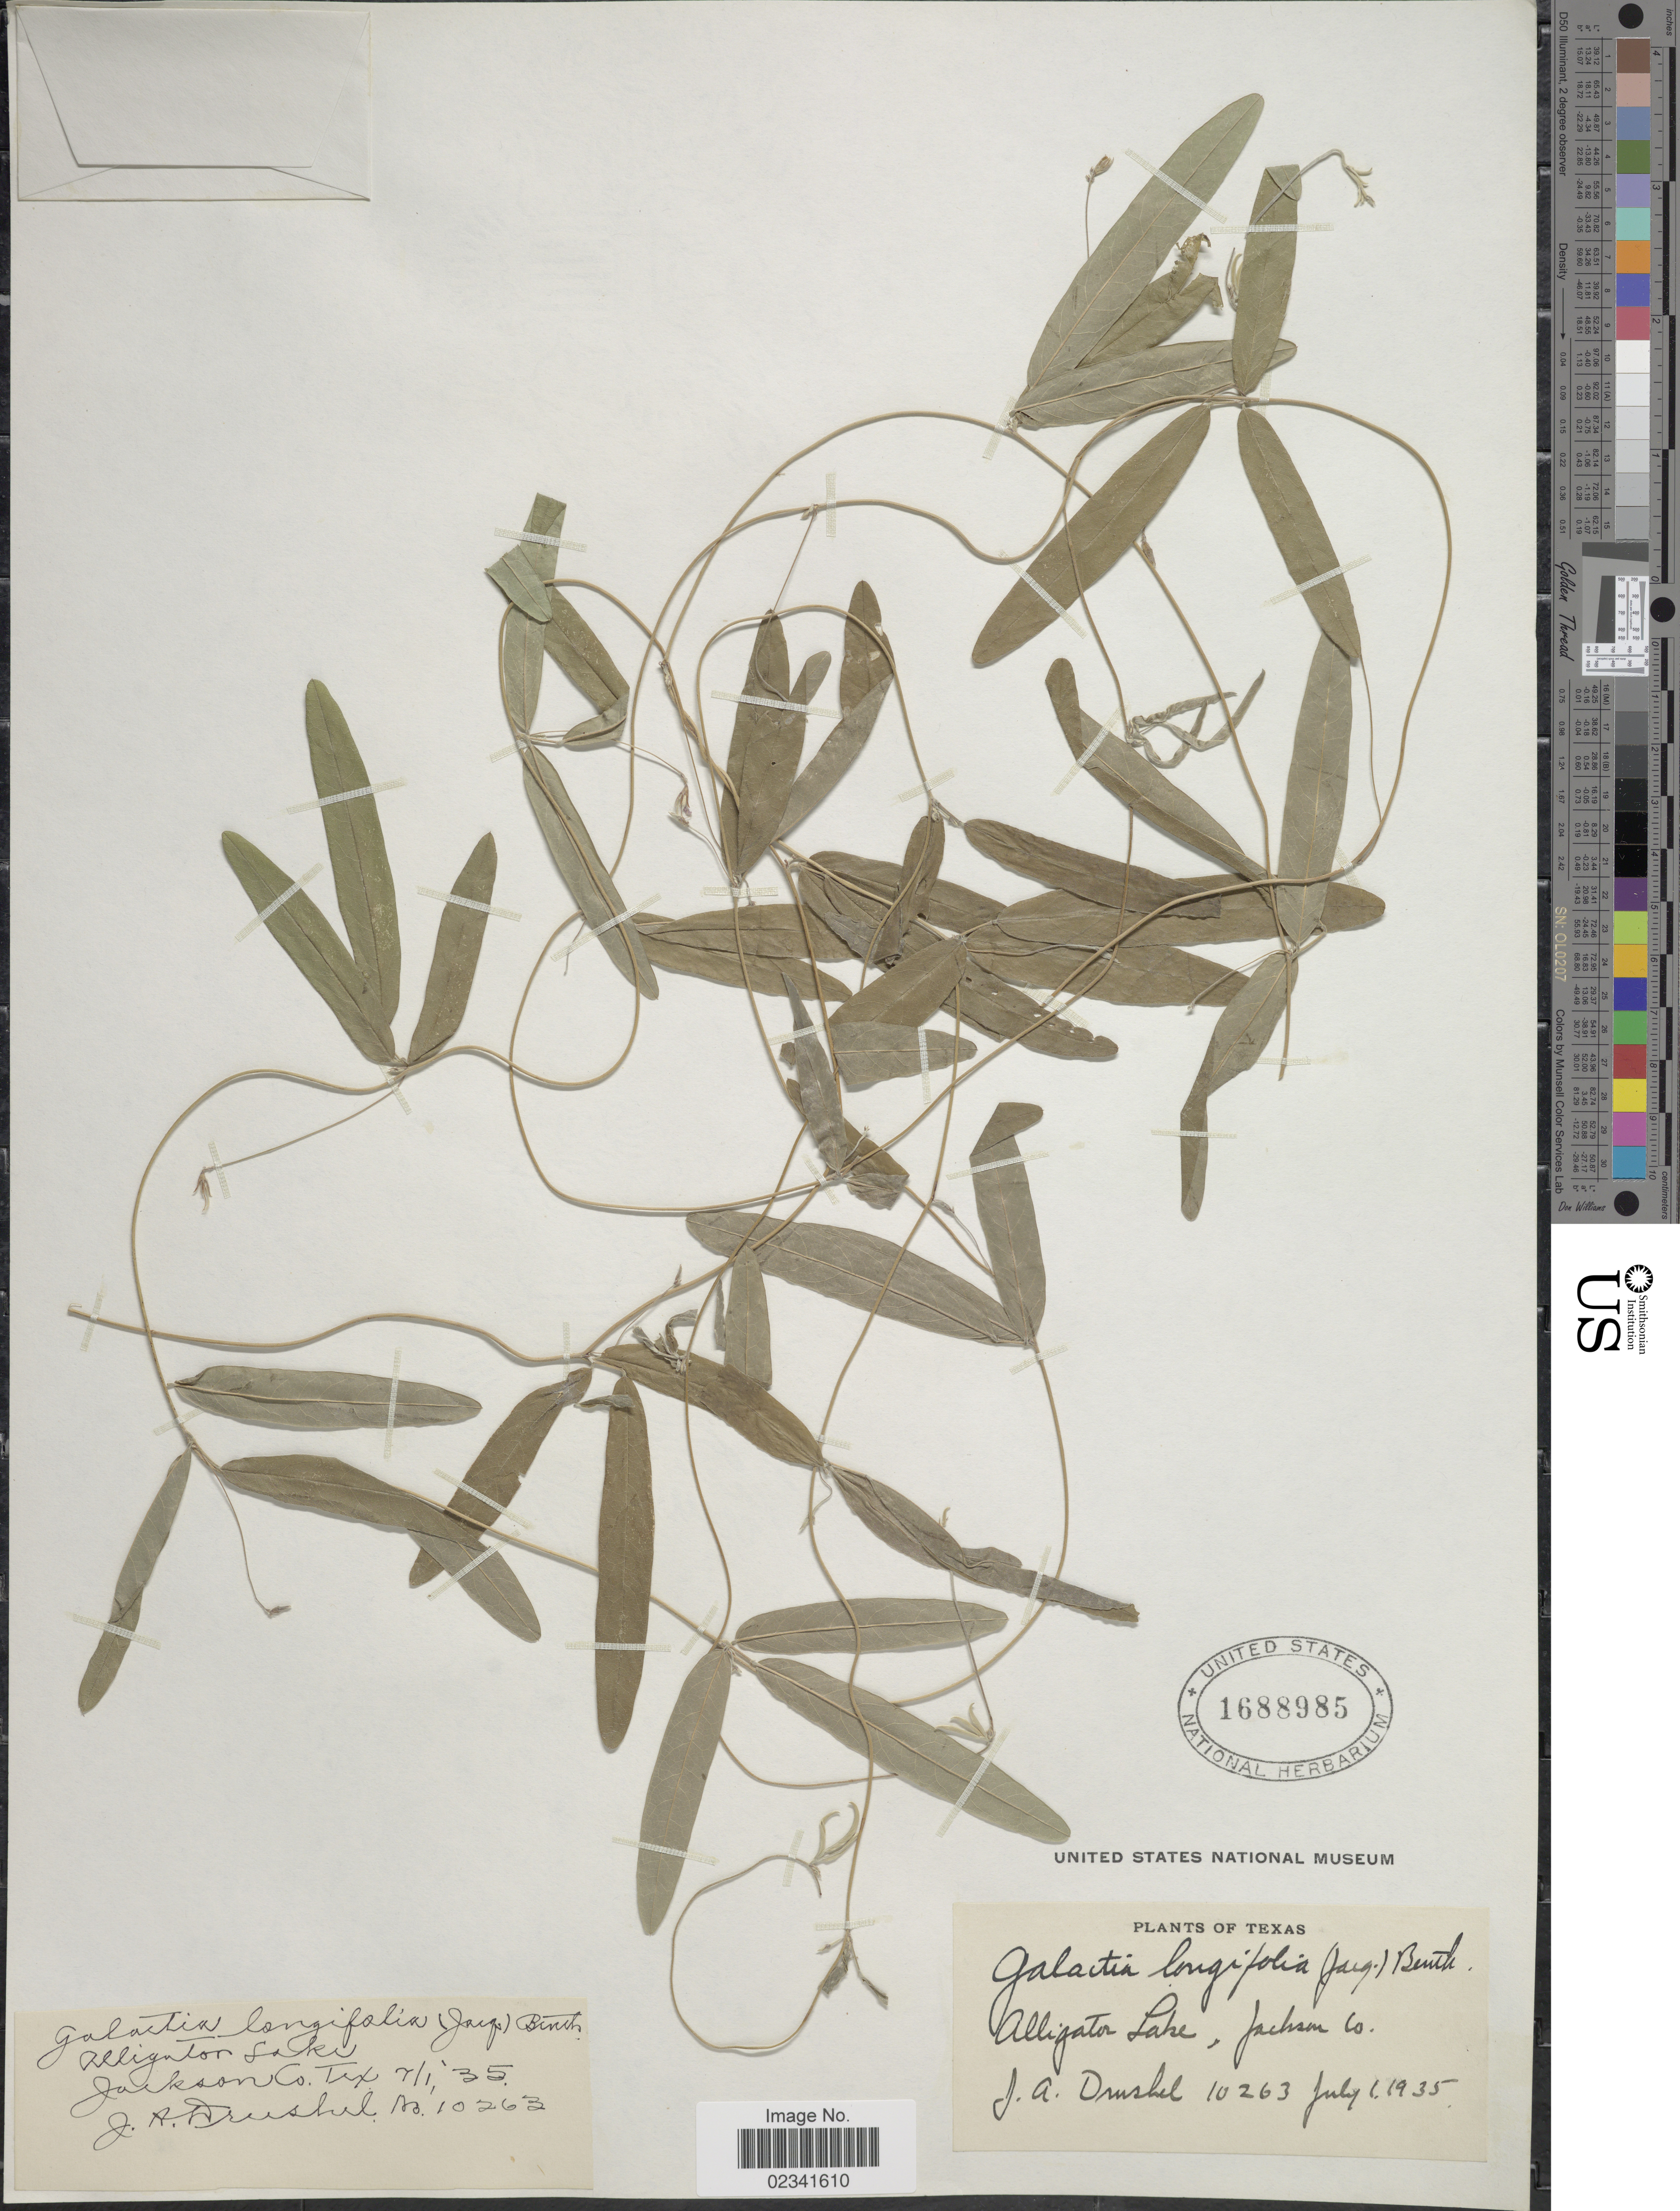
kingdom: Plantae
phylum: Tracheophyta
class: Magnoliopsida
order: Fabales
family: Fabaceae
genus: Galactia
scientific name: Galactia longifolia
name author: (Jacq.) Benth.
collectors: J. A. Drushel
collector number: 10263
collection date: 1935-07-01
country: United States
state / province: Texas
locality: Alligator Lake, Jackson Co.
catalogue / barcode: US 1688985